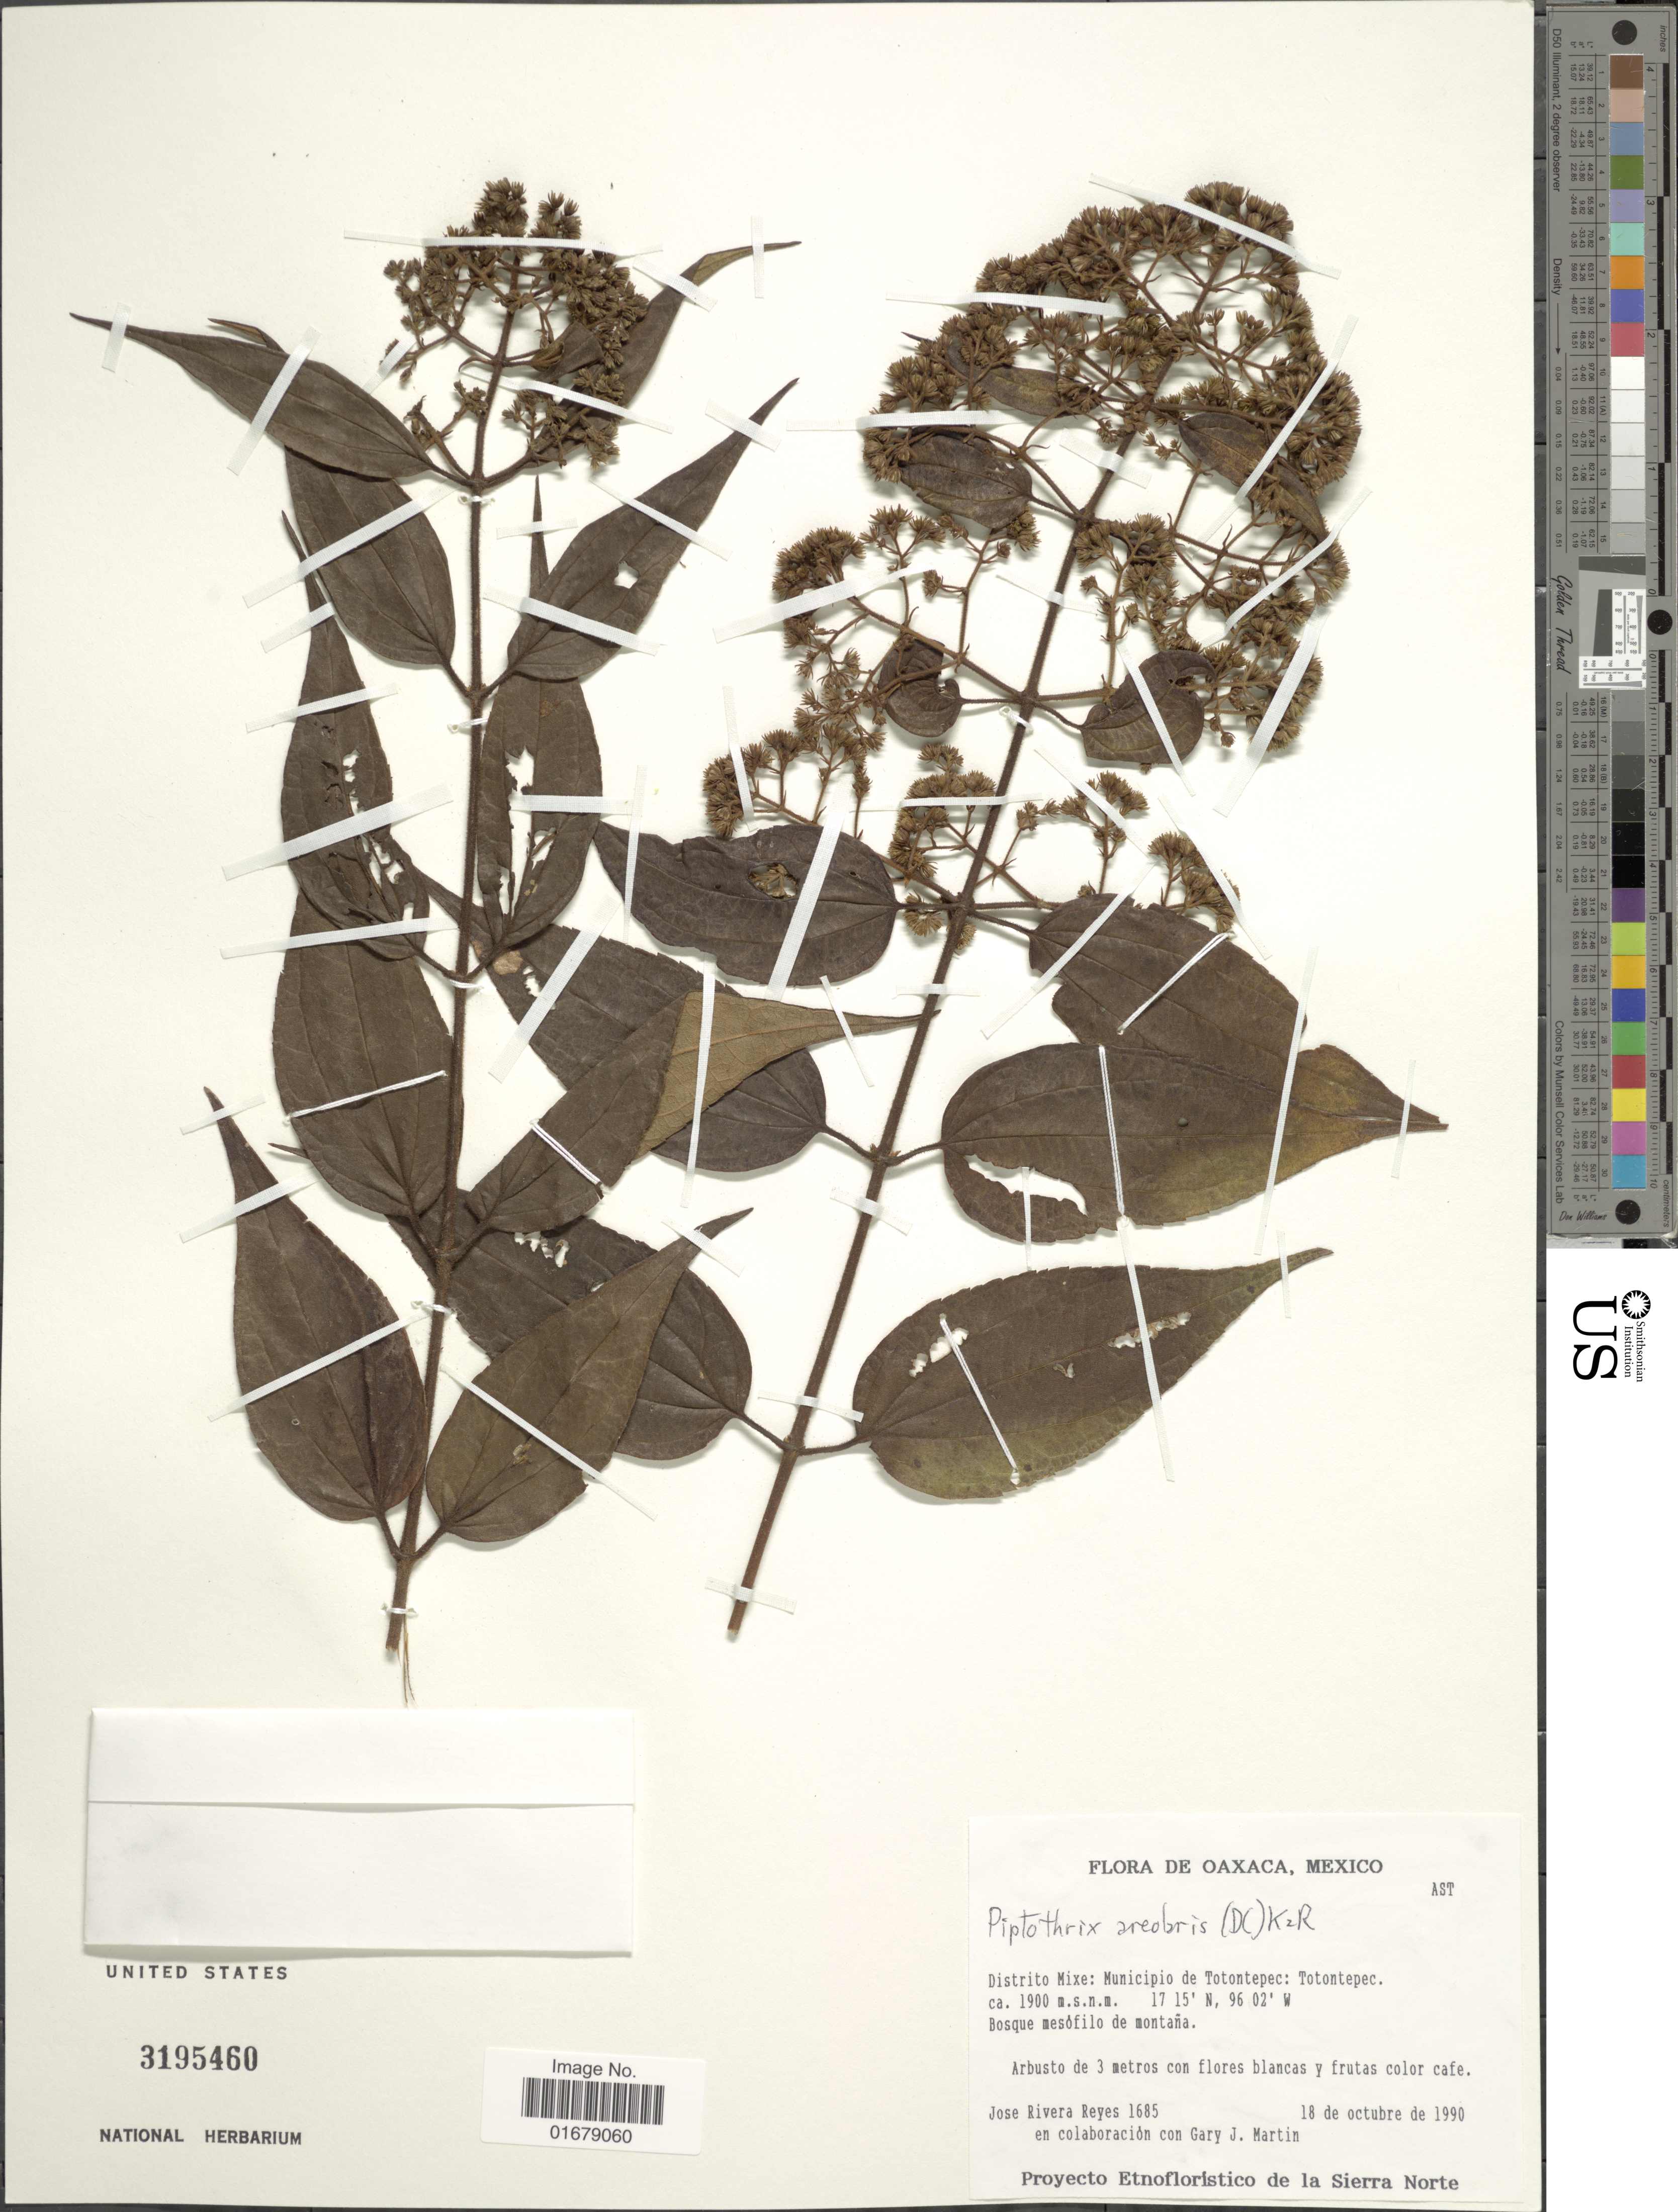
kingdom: Plantae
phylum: Tracheophyta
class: Magnoliopsida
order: Asterales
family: Asteraceae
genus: Piptothrix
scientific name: Piptothrix areolaris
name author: (DC.) R.M. King & H. Rob.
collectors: J. Reyes & G. J. Martin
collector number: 1685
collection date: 1990-10-18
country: Mexico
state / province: Oaxaca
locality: Oaxaca, Mexico. Distrito Mixe: Municipio de Totontepec: Totontepec.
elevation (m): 1900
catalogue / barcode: US 3195460